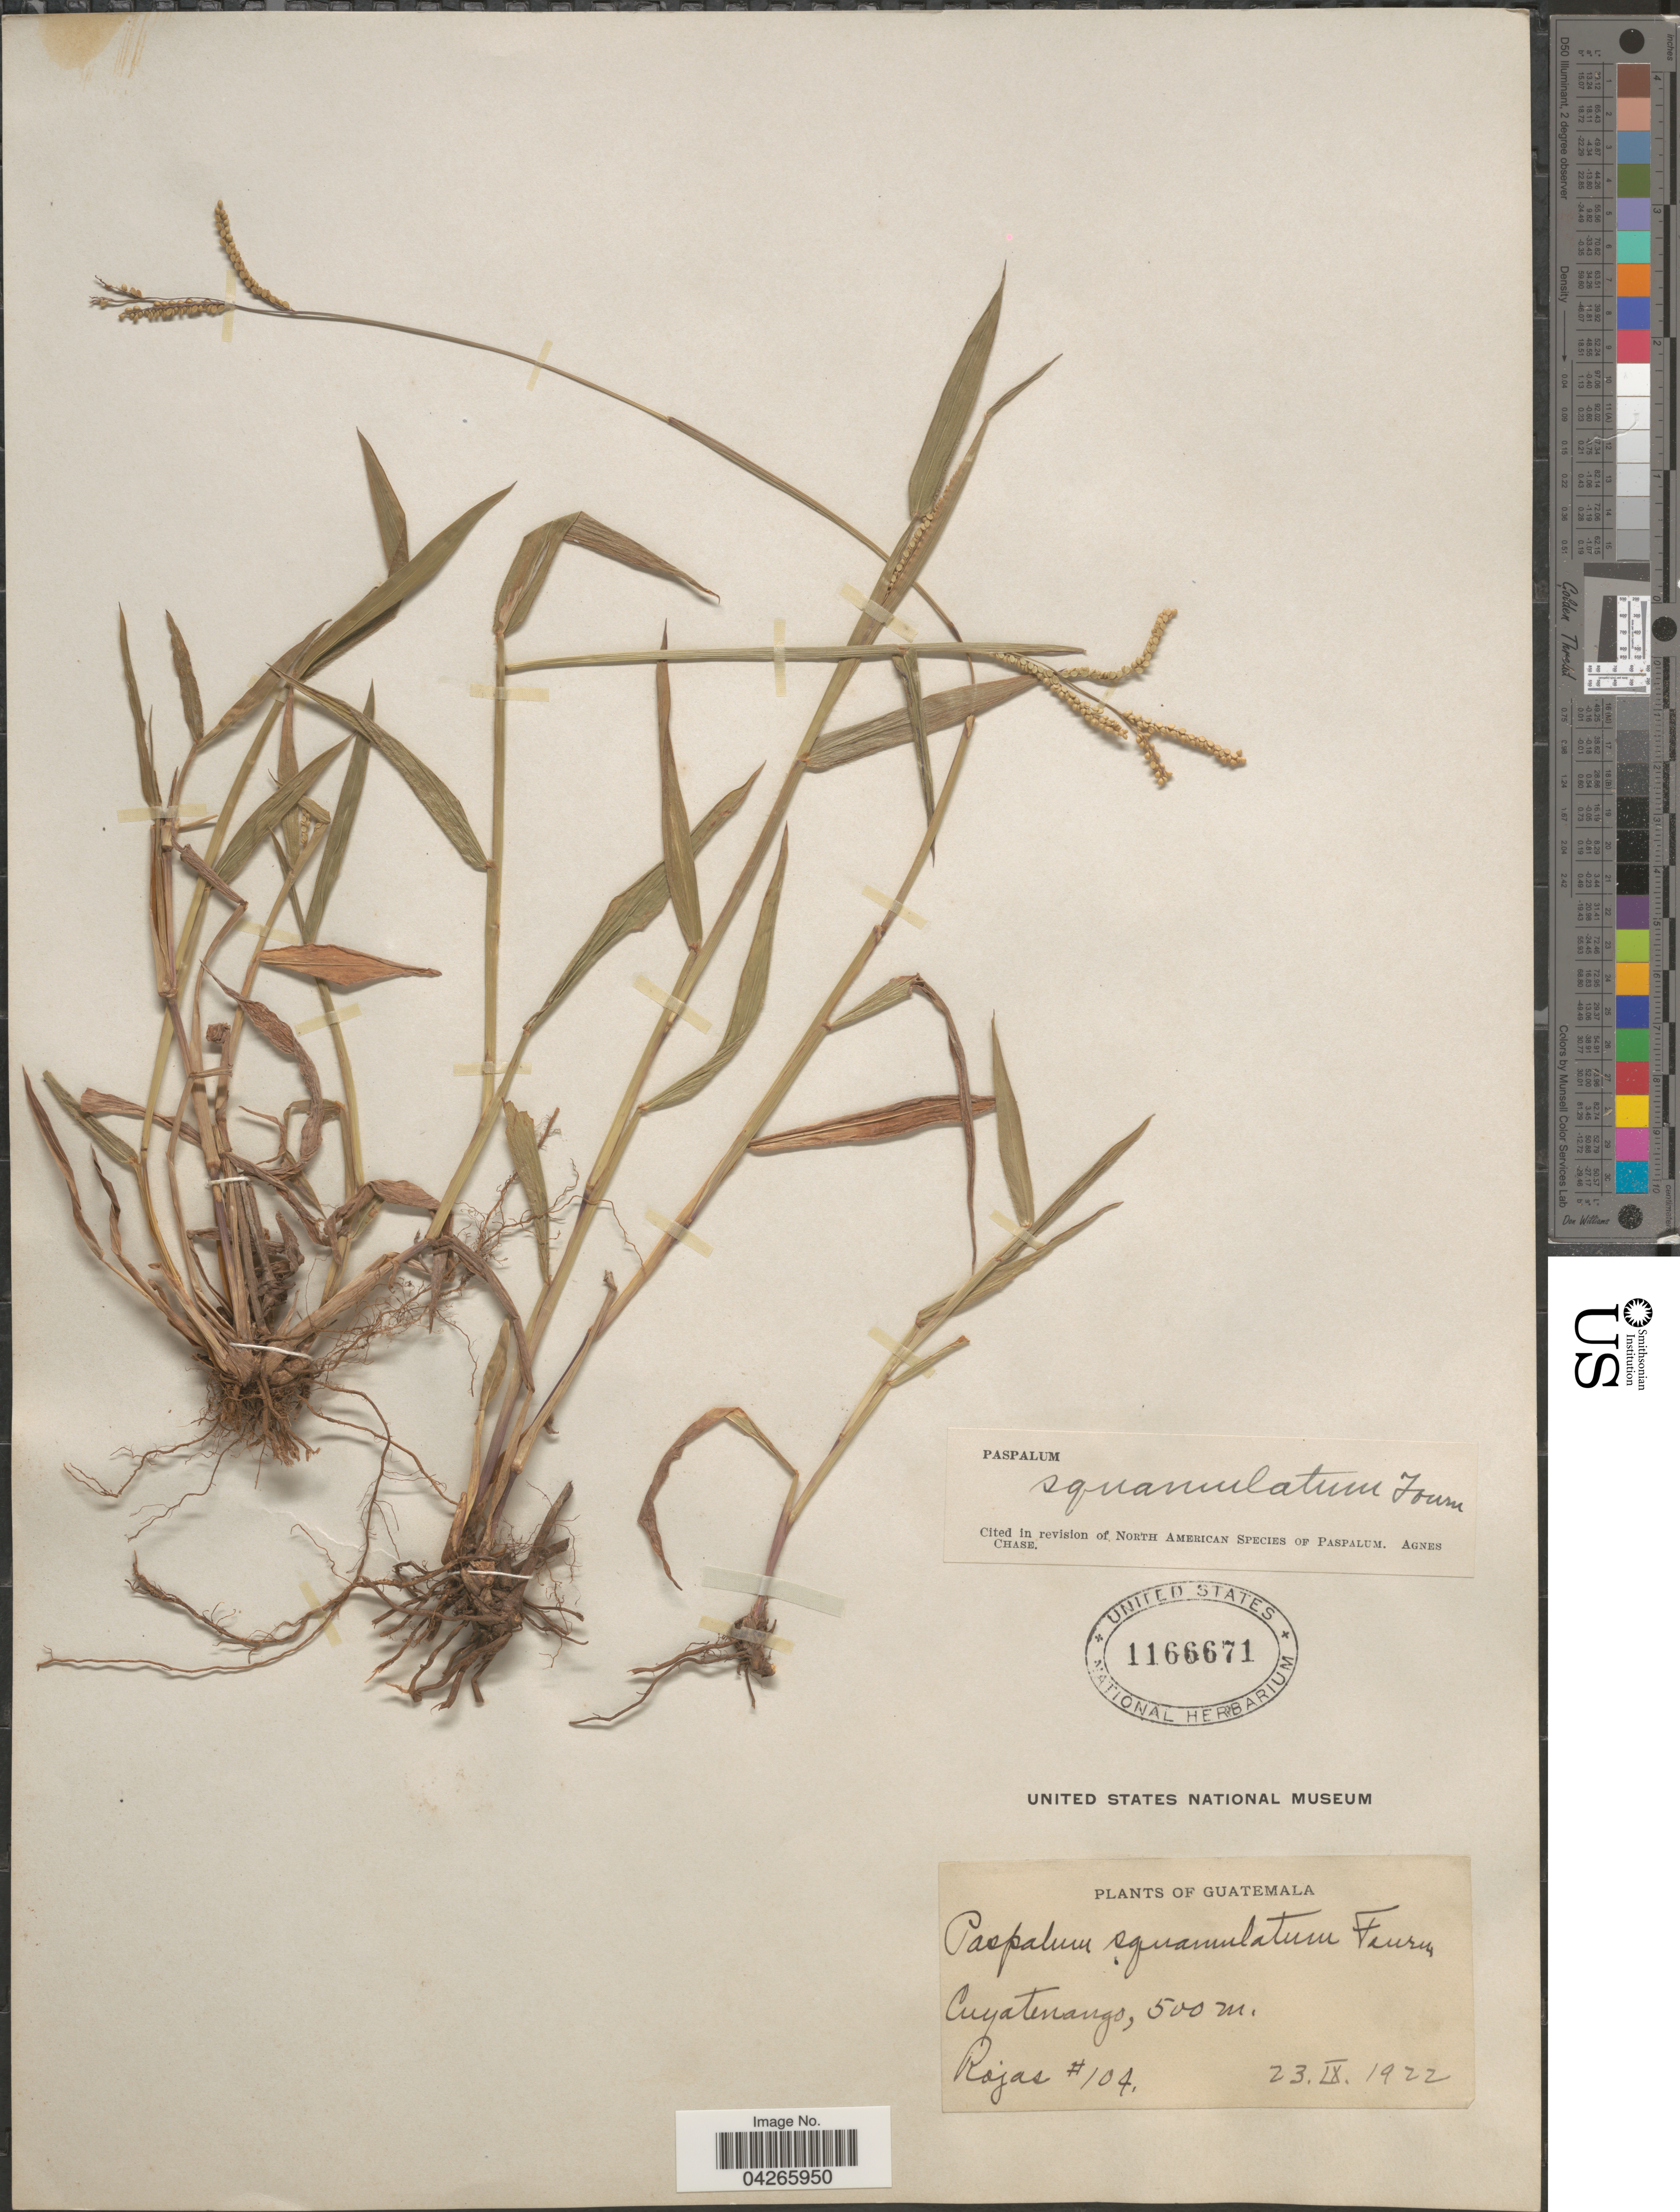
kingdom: Plantae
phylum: Tracheophyta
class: Liliopsida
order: Poales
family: Poaceae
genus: Paspalum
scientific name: Paspalum squamulatum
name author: E. Fourn.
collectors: Rojas, --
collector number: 104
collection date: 1922-10-23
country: Guatemala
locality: Cuyatenango.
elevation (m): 500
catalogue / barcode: US 1166671